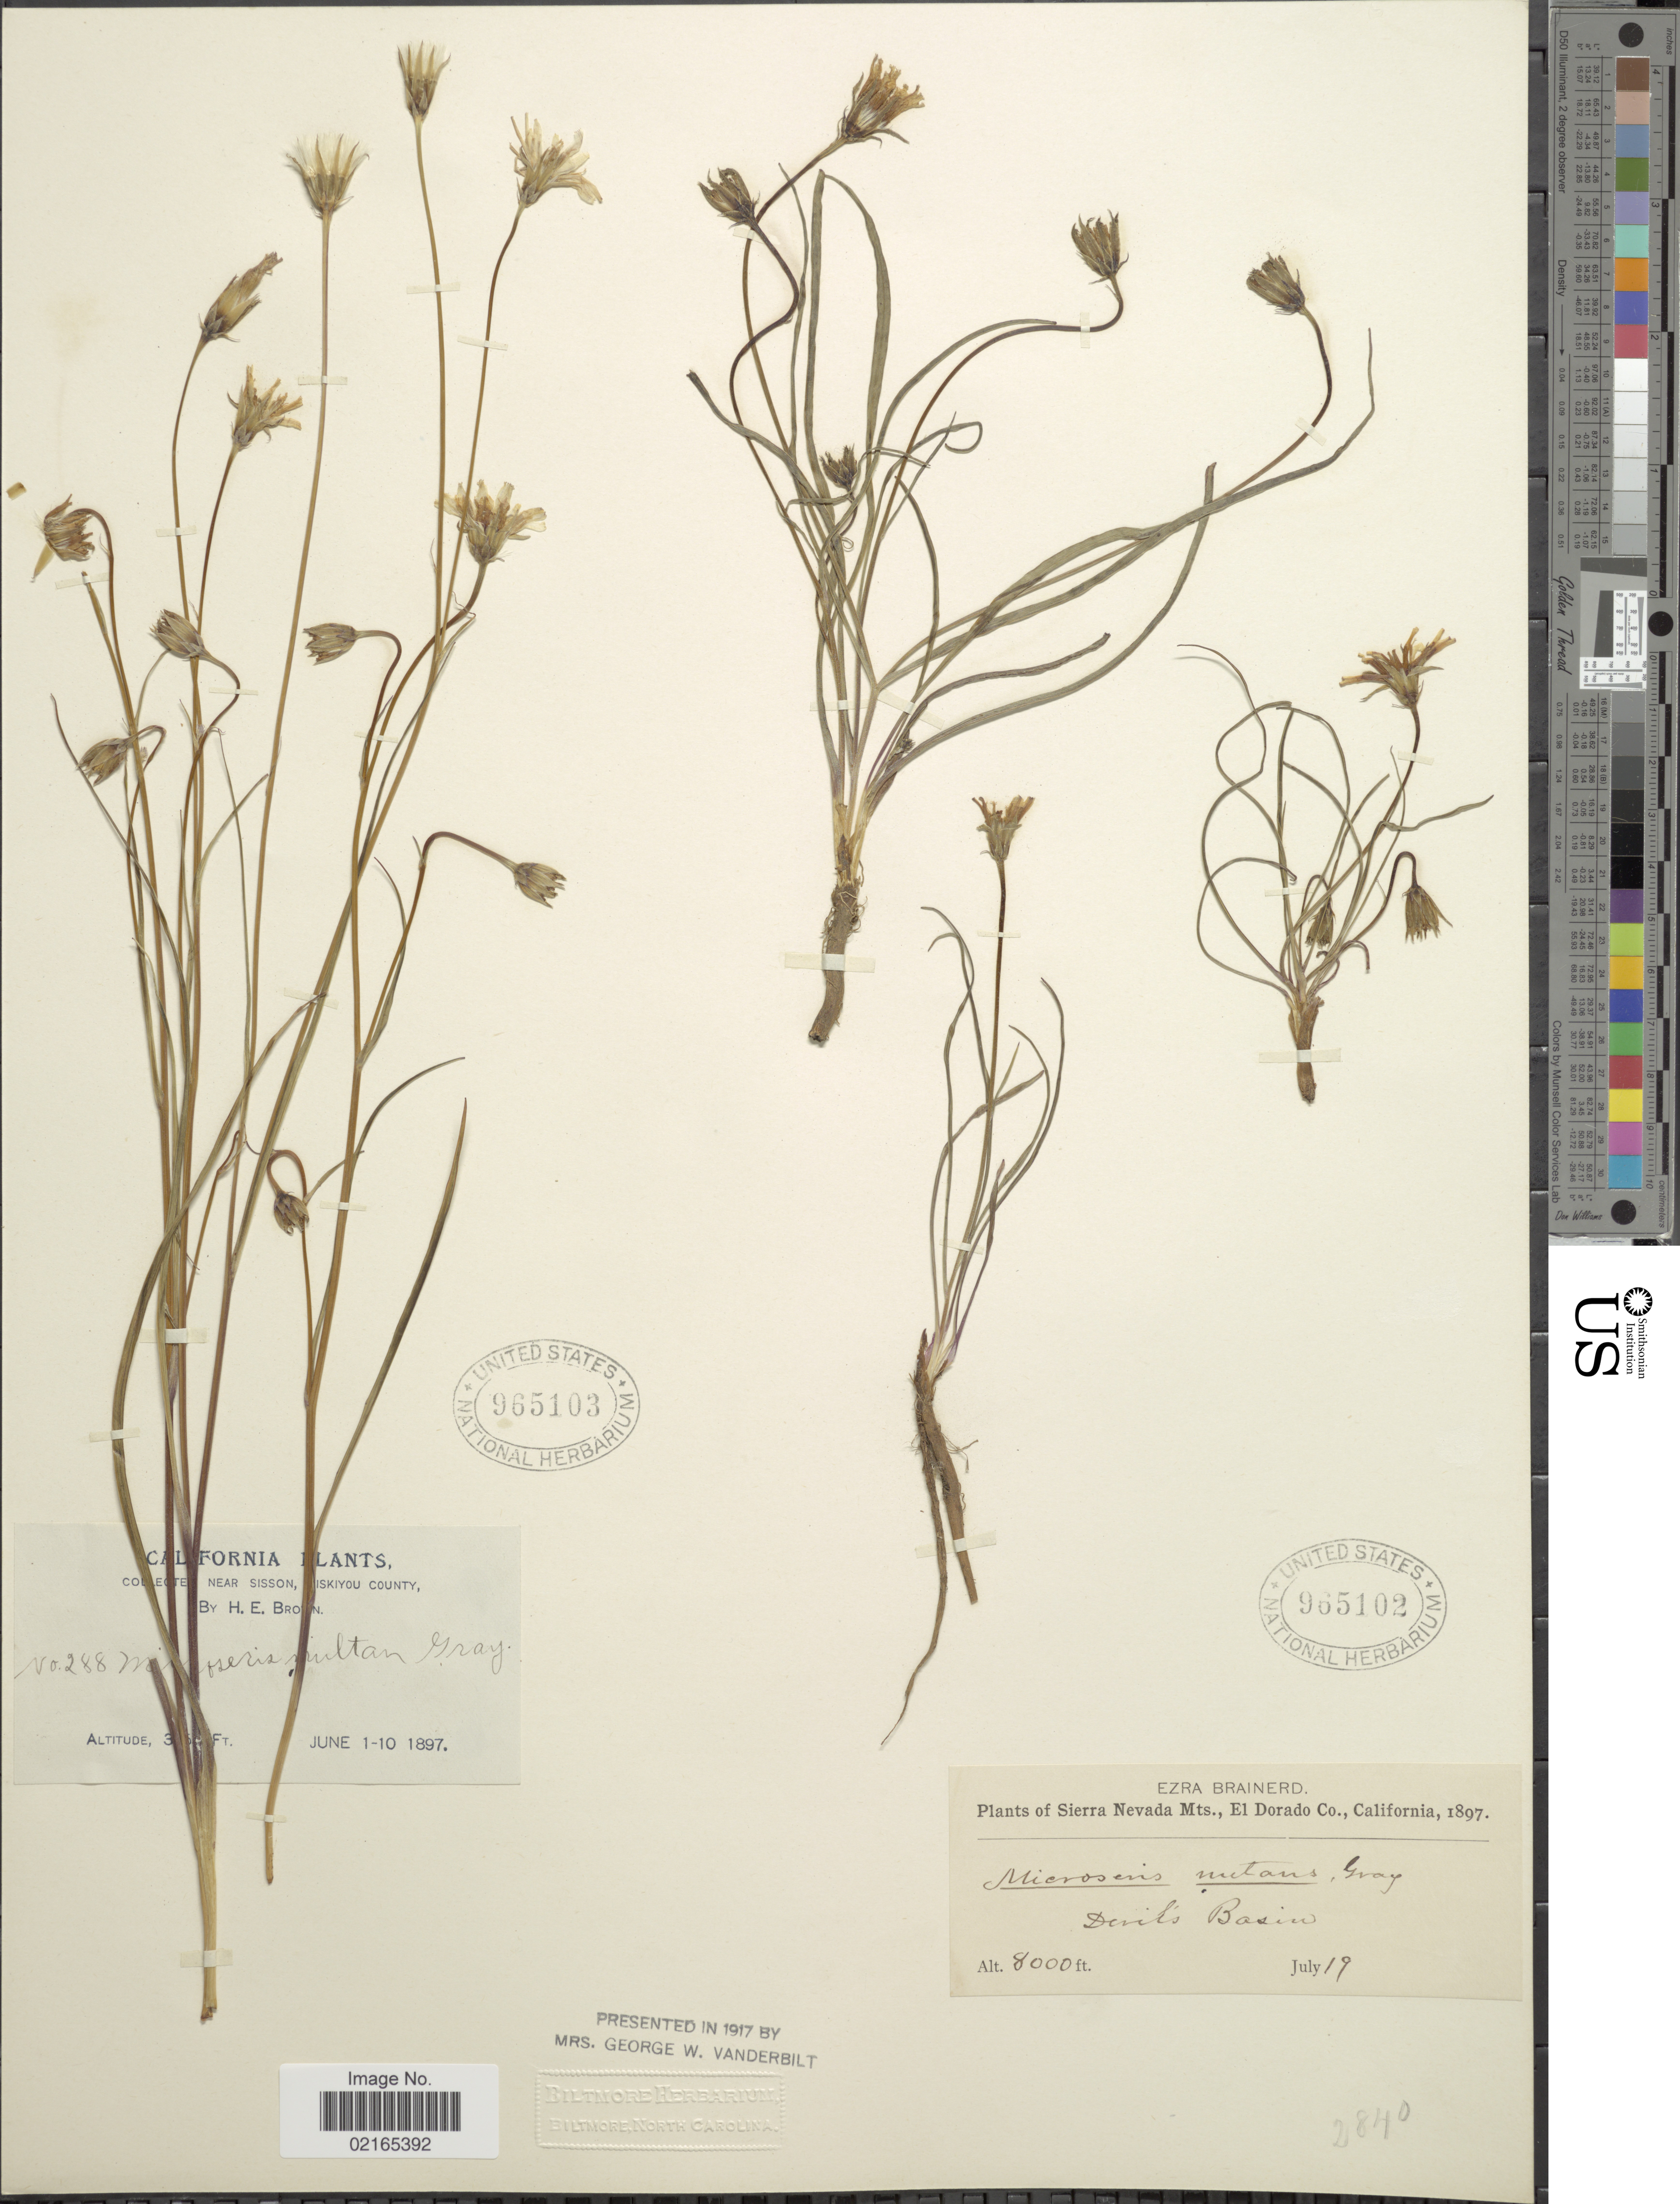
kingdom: Plantae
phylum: Tracheophyta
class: Magnoliopsida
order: Asterales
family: Asteraceae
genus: Microseris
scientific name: Microseris nutans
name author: (Hook.) Sch. Bip.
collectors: H. E. Brown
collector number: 288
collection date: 1897-06-01/1897-06-10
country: United States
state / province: California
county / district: Siskiyou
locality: Near Sisson, Siskiyou County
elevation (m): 914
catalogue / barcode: US 965103-2